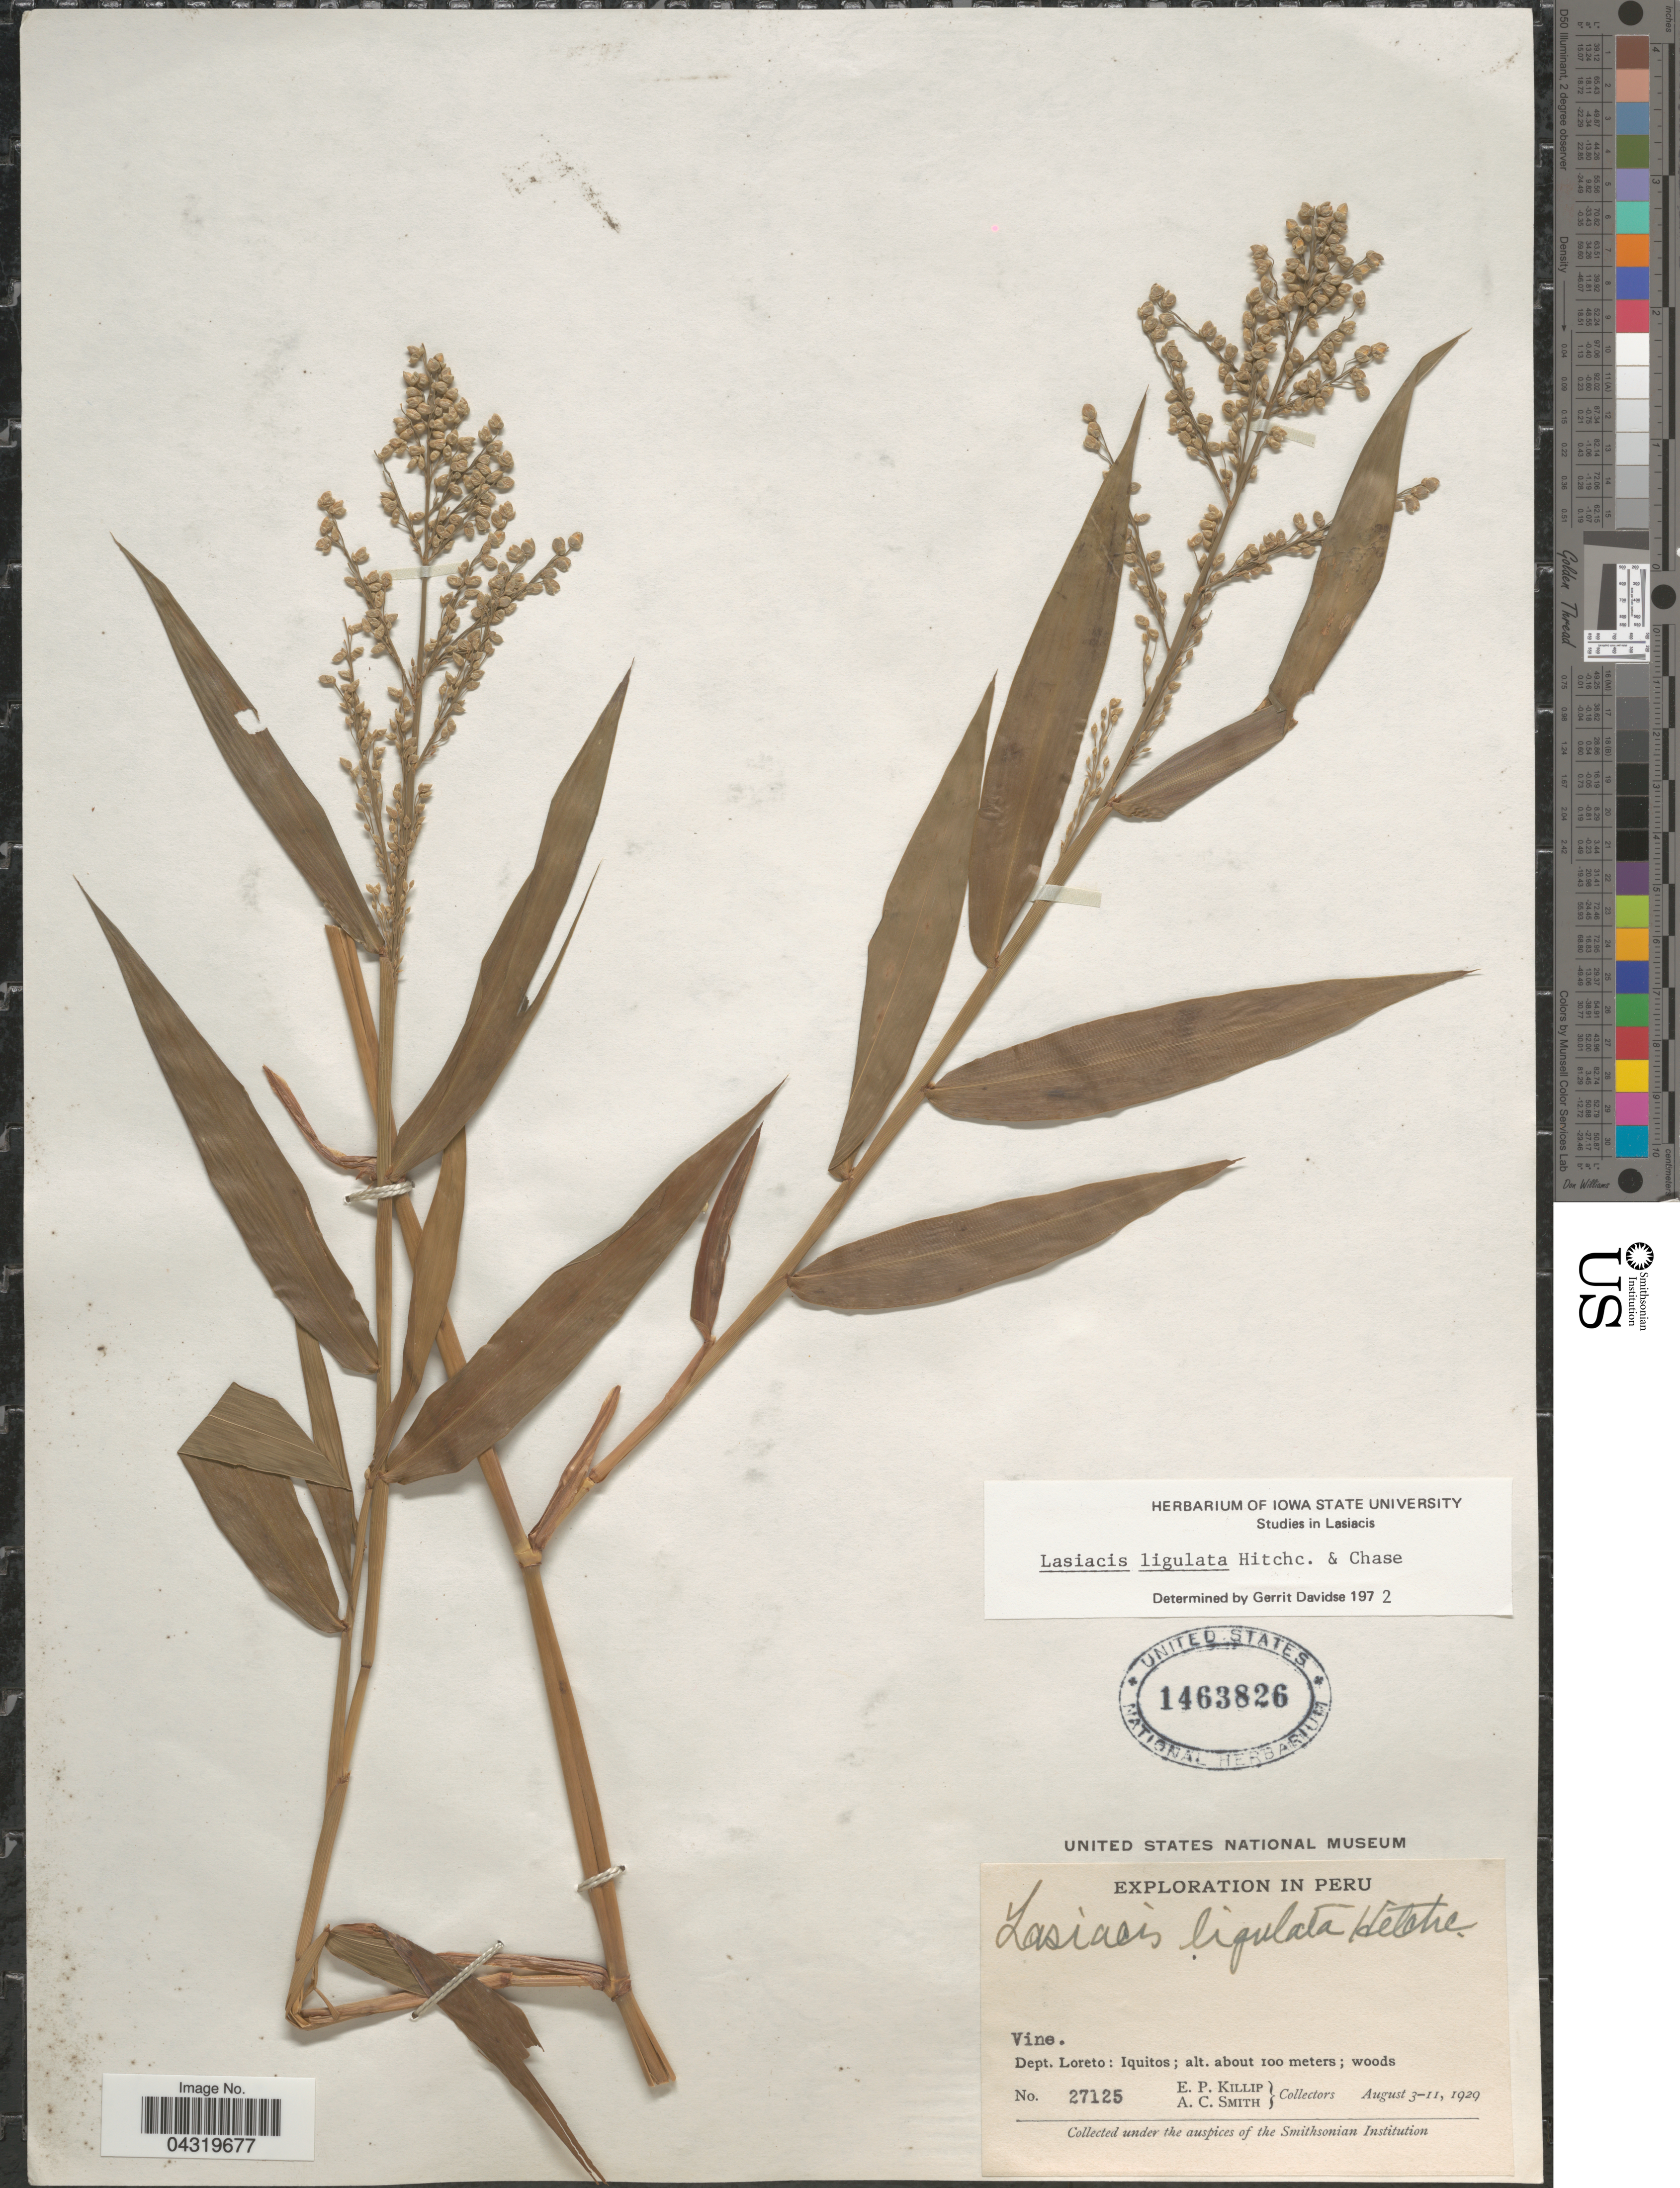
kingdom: Plantae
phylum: Tracheophyta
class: Liliopsida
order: Poales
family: Poaceae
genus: Lasiacis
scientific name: Lasiacis ligulata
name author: Hitchc. & Chase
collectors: E. P. Killip & A. C. Smith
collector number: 27125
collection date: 1929-08-03/1929-08-11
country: Peru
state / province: Loreto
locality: Exploration in Peru. Dept. Loreto: Iquitos.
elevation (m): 100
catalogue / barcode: US 1463826